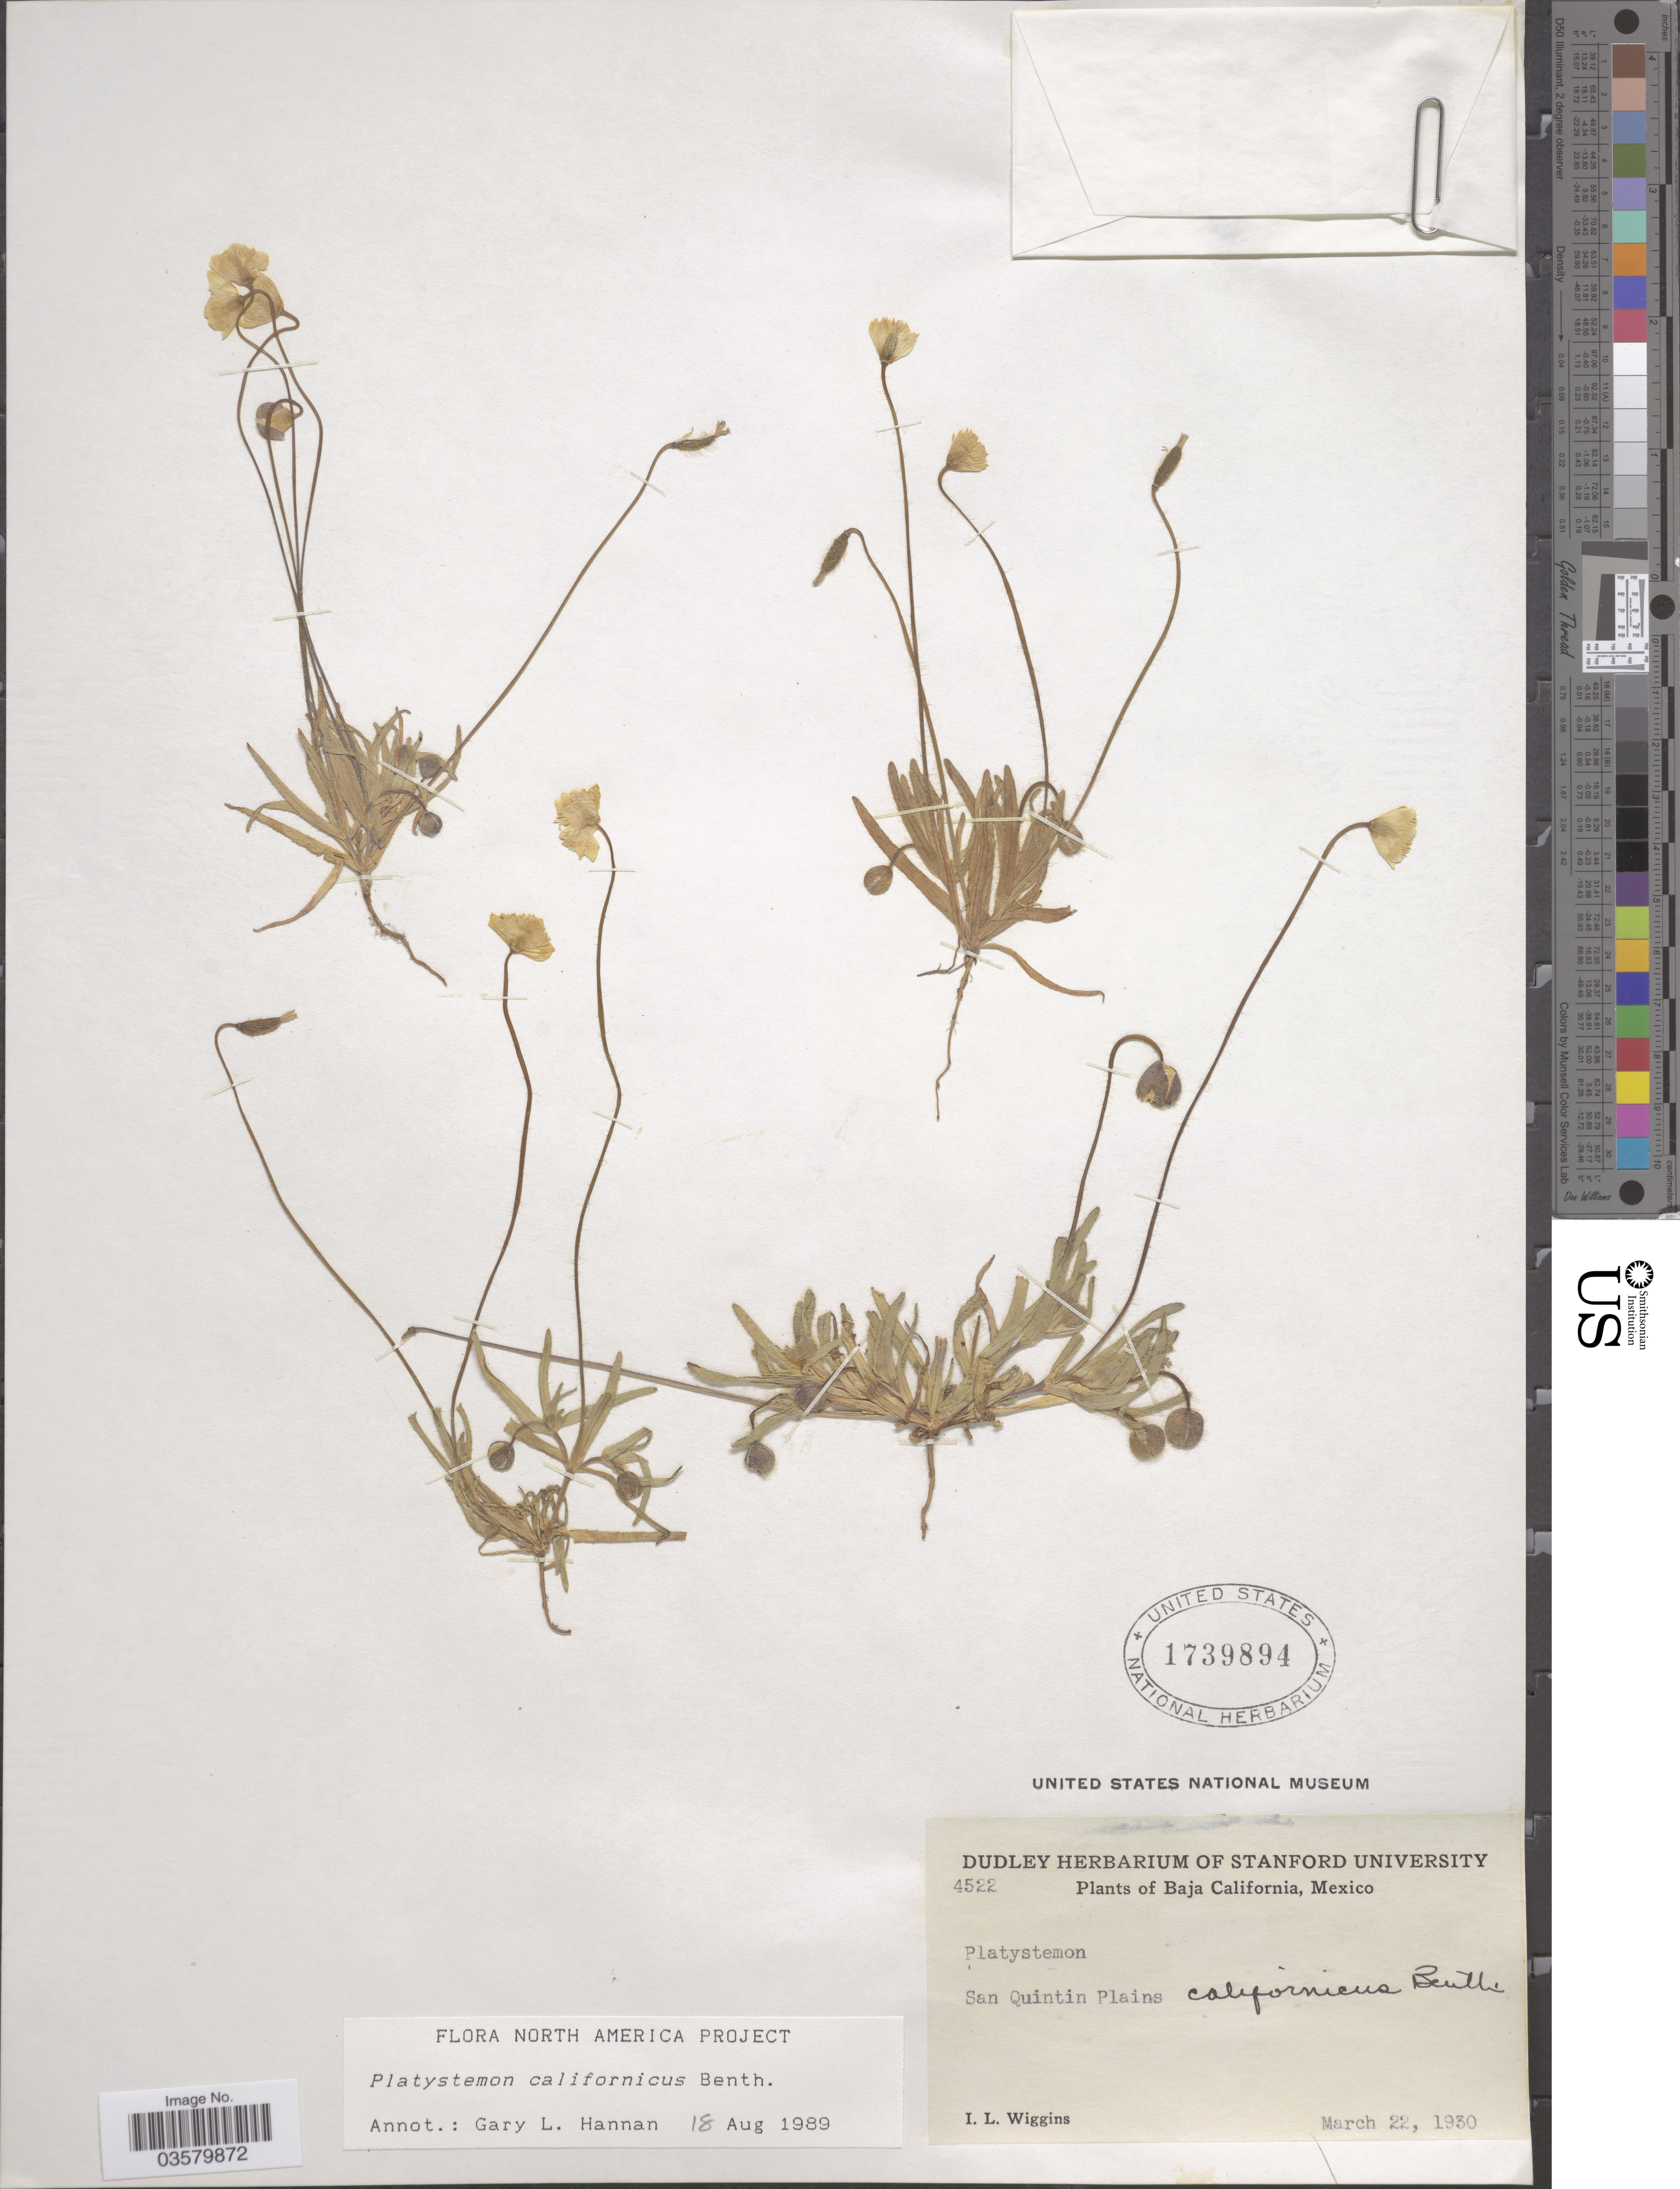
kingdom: Plantae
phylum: Tracheophyta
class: Magnoliopsida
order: Ranunculales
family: Papaveraceae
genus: Platystemon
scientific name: Platystemon californicus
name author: Benth.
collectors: I. L. Wiggins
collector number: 4522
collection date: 1930-03-22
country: Mexico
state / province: Baja California Norte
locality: San Quintin Plains.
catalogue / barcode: US 1739894